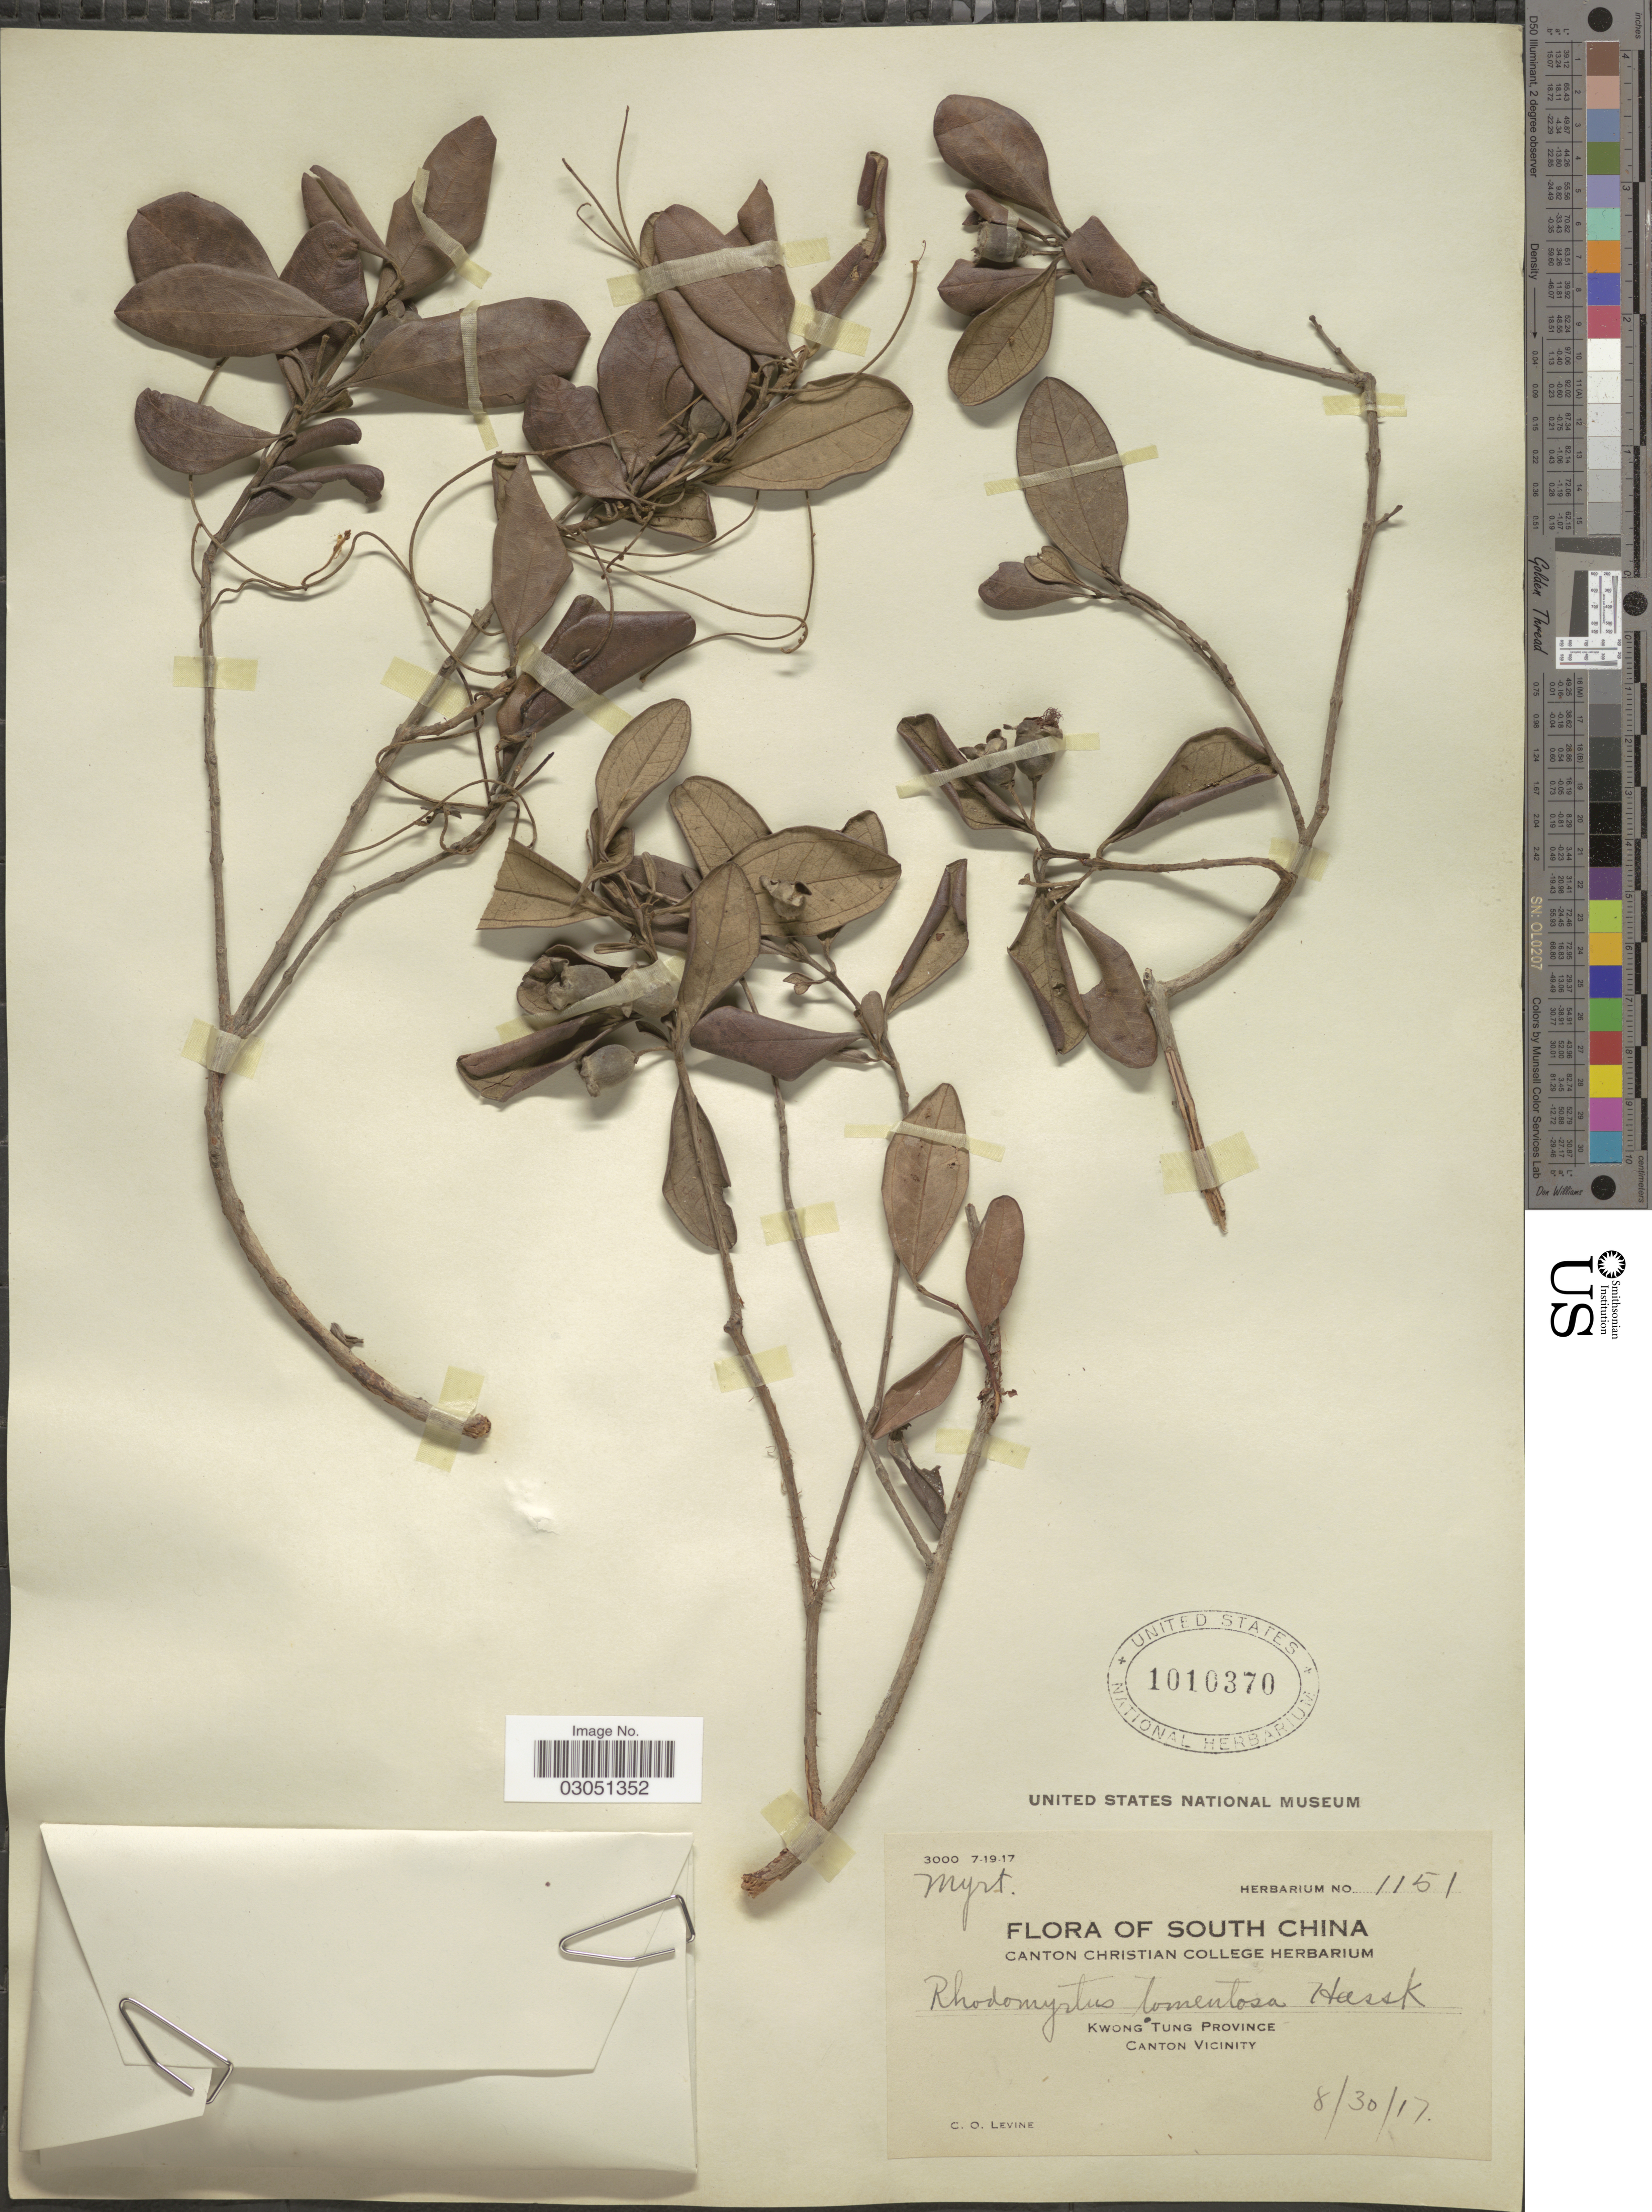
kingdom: Plantae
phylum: Tracheophyta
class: Magnoliopsida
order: Myrtales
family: Myrtaceae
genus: Rhodomyrtus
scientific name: Rhodomyrtus tomentosa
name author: (Aiton) Hassk.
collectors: C. O. Levine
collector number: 1151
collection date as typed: Transcribed d/m/y: 30/8/17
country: China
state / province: Guangdong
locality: South China, Kwong Tung Province, Canton vicinity.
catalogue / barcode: US 1010370